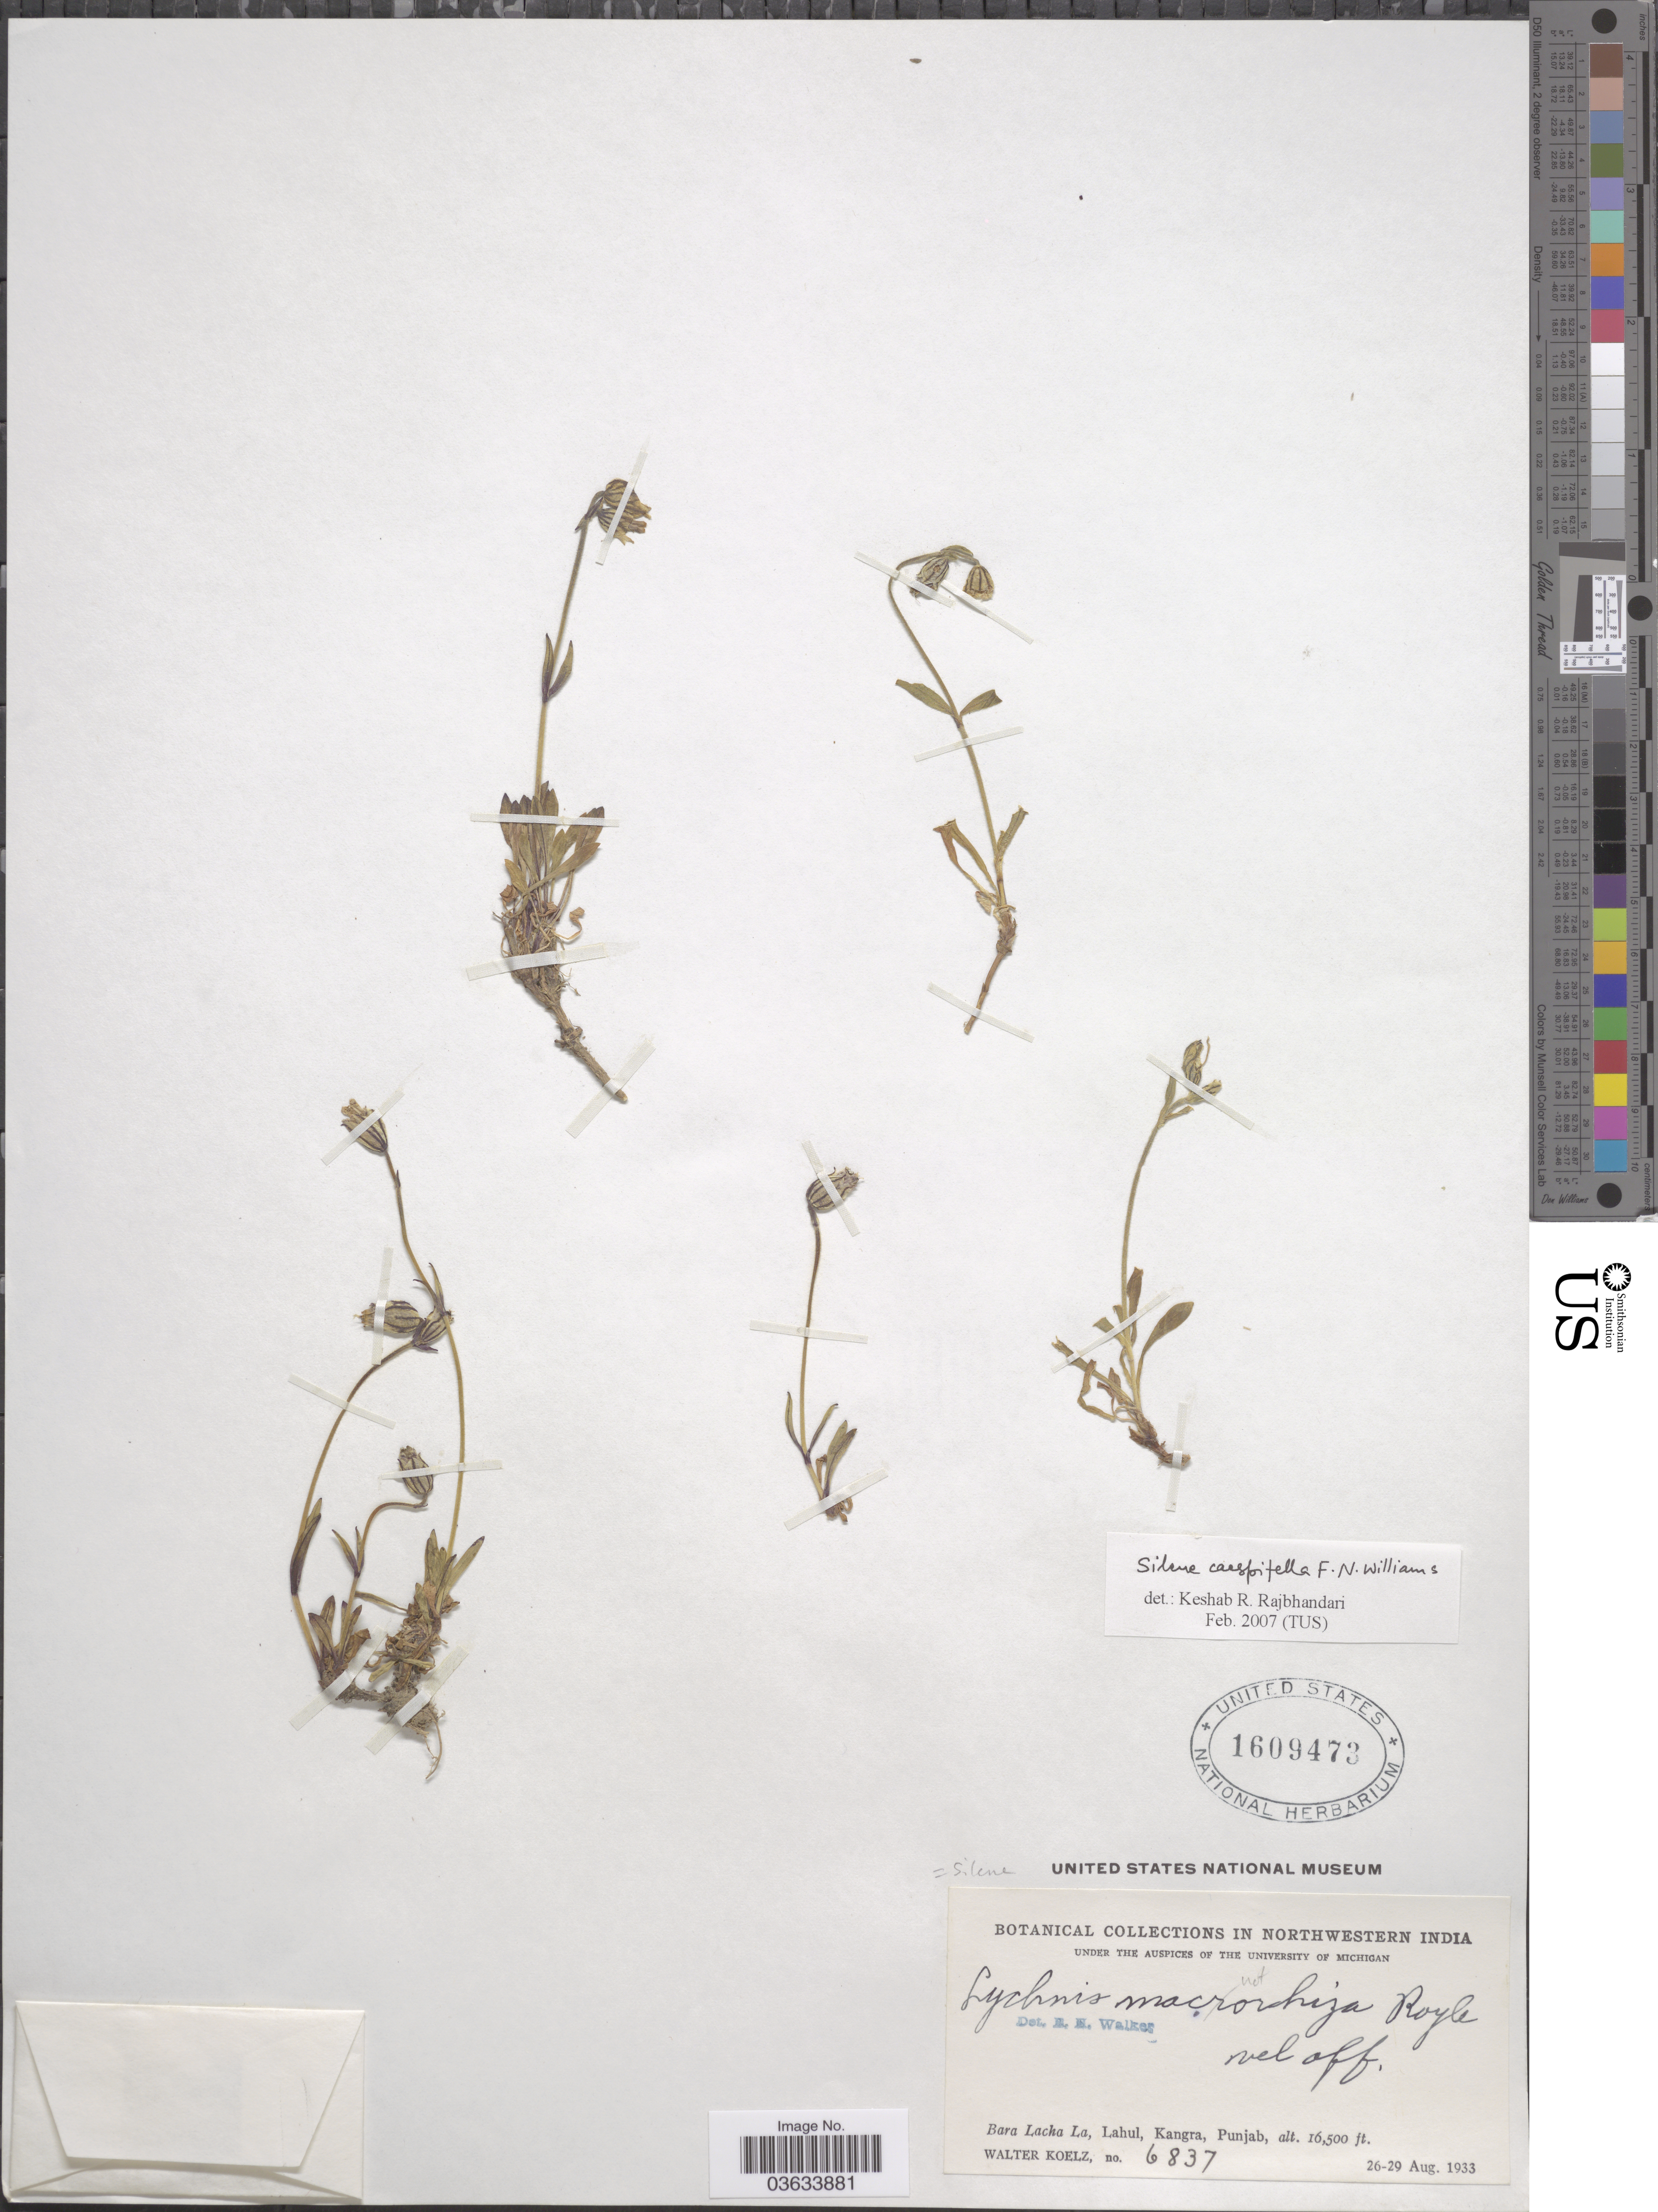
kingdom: Plantae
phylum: Tracheophyta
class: Magnoliopsida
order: Caryophyllales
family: Caryophyllaceae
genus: Silene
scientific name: Silene caespitella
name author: F.N. Williams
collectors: W. N. Koelz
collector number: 6837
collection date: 1933-08-26/1933-08-29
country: India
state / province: Punjab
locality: Northwestern India. Bara Lacha La, Lahul, Kangra, Punjab.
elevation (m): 5029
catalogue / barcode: US 1609473